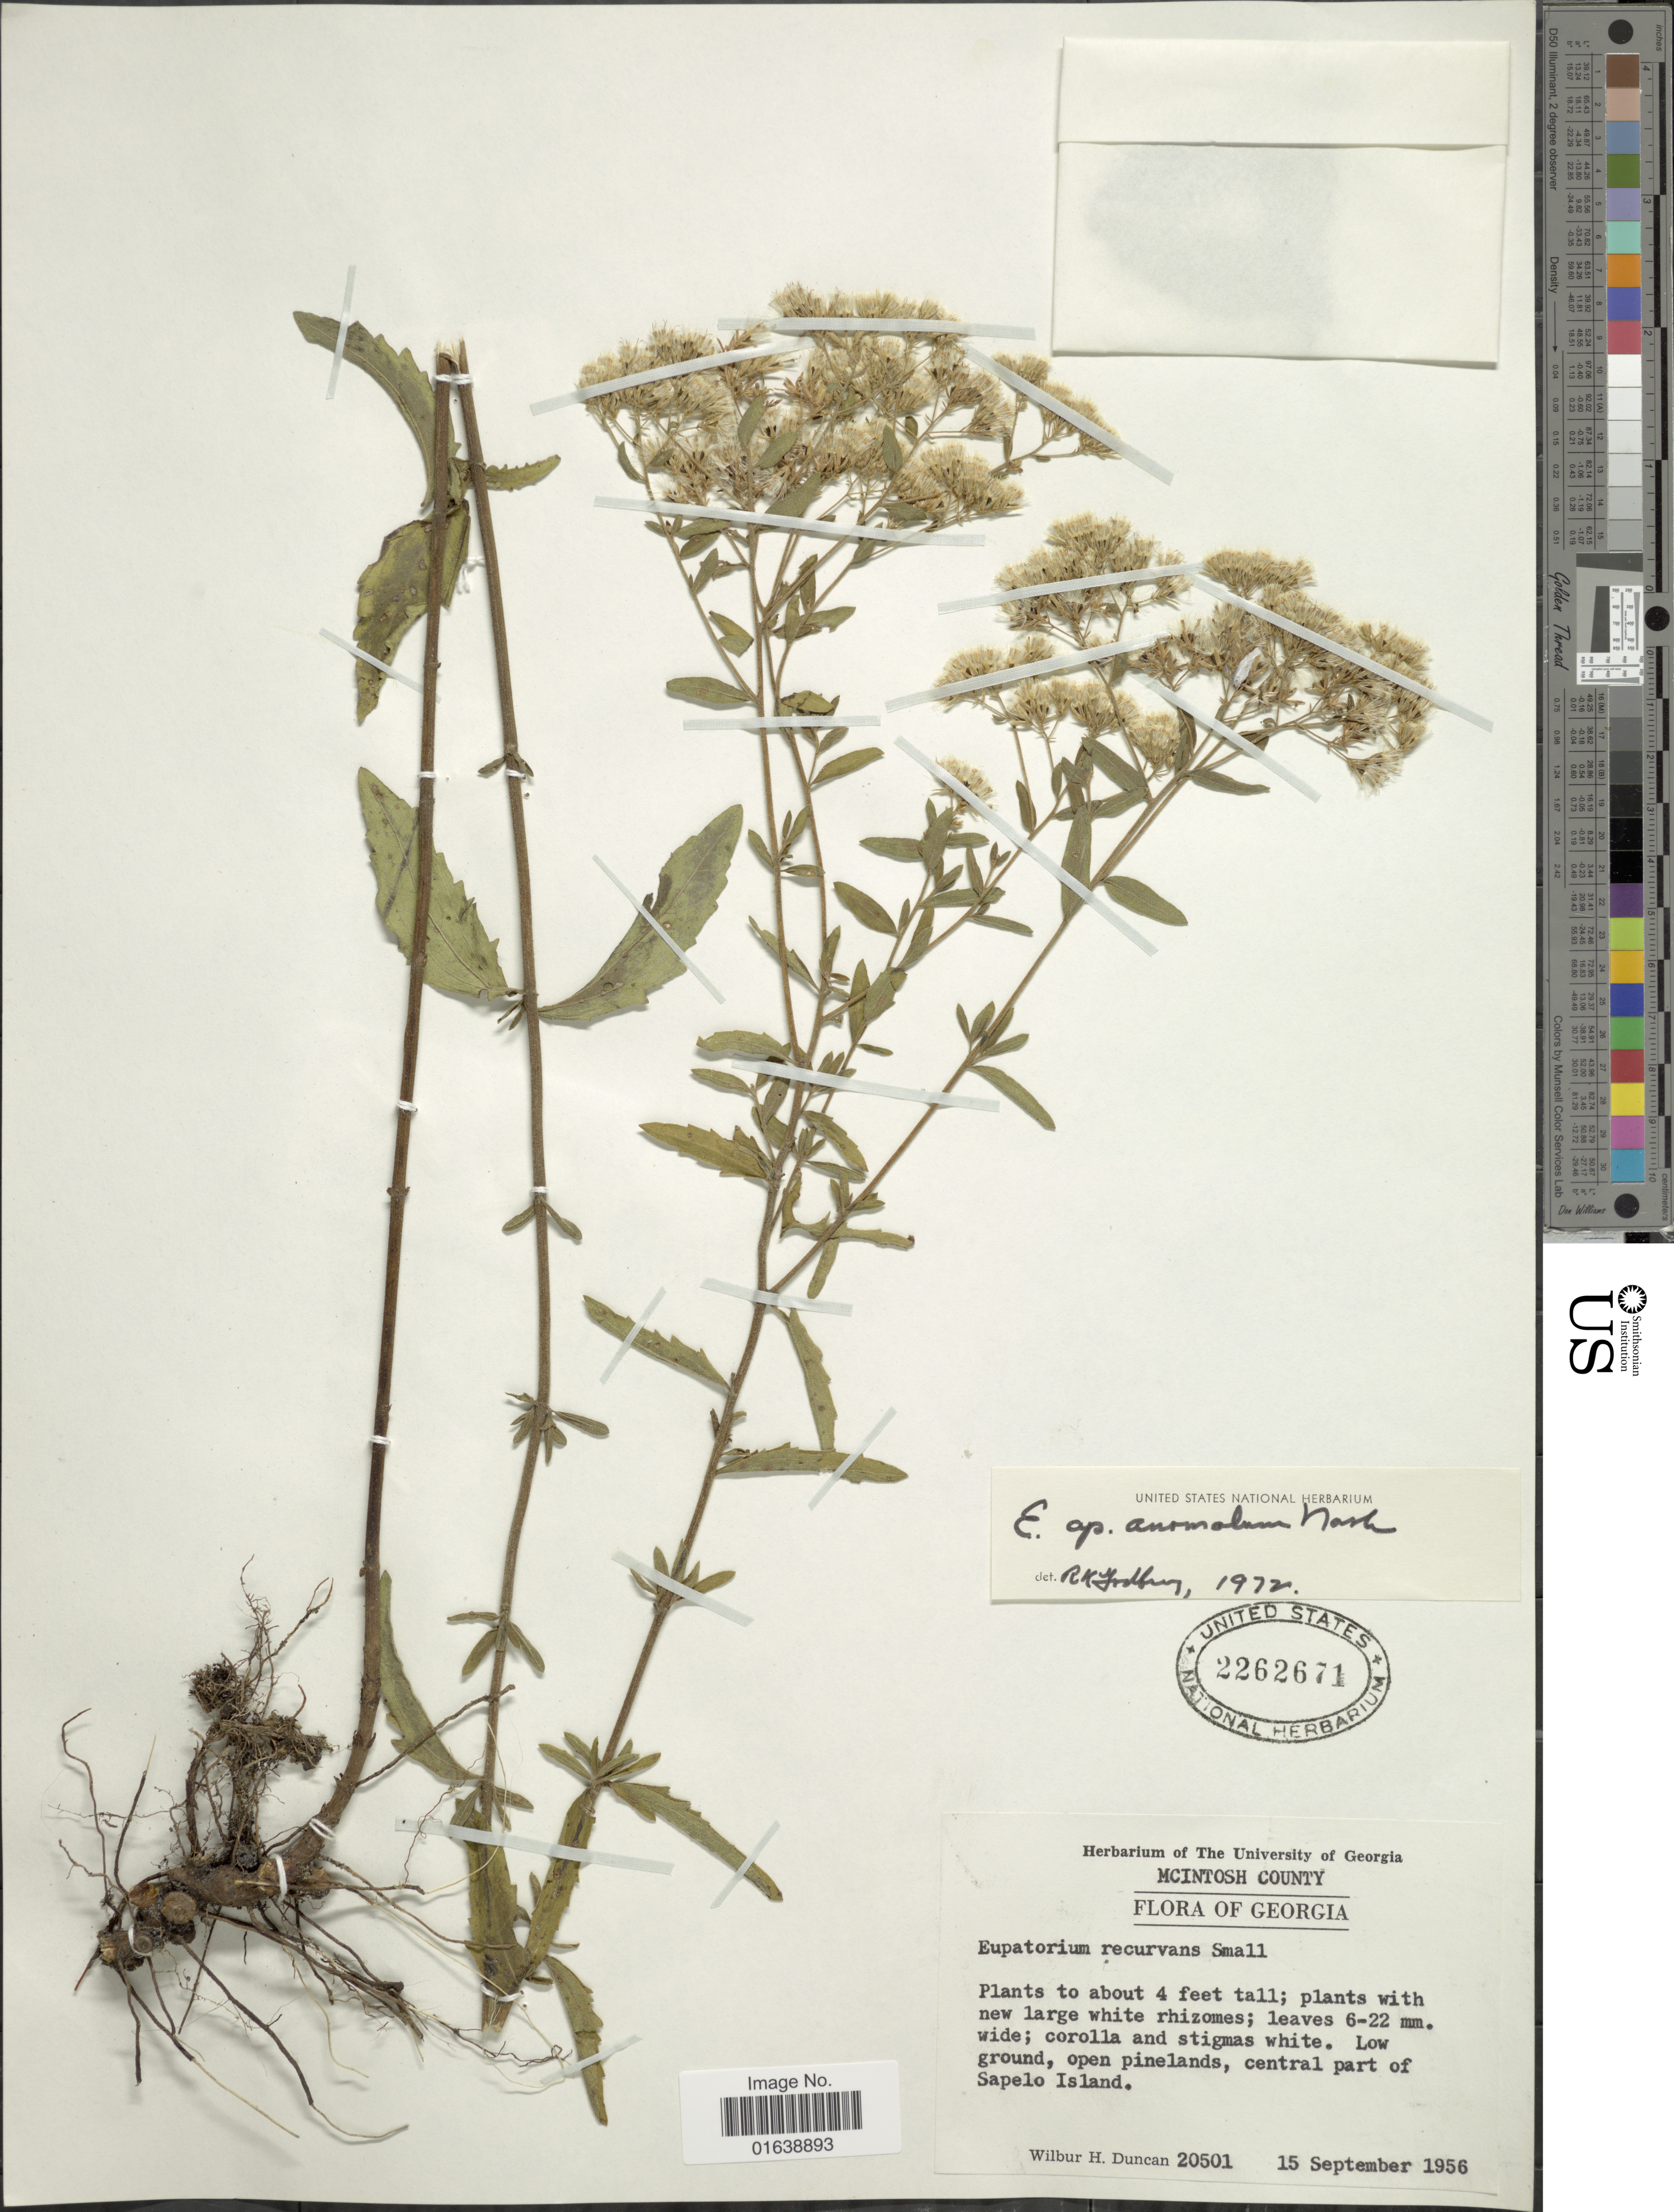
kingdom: Plantae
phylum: Tracheophyta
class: Magnoliopsida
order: Asterales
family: Asteraceae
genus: Eupatorium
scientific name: Eupatorium anomalum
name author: Nash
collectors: W. H. Duncan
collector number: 20501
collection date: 1956-09-15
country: United States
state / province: Georgia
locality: Georgia. Mcintosh County. Low ground, open pinelands, central part of Sapelo Island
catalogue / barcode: US 2262671